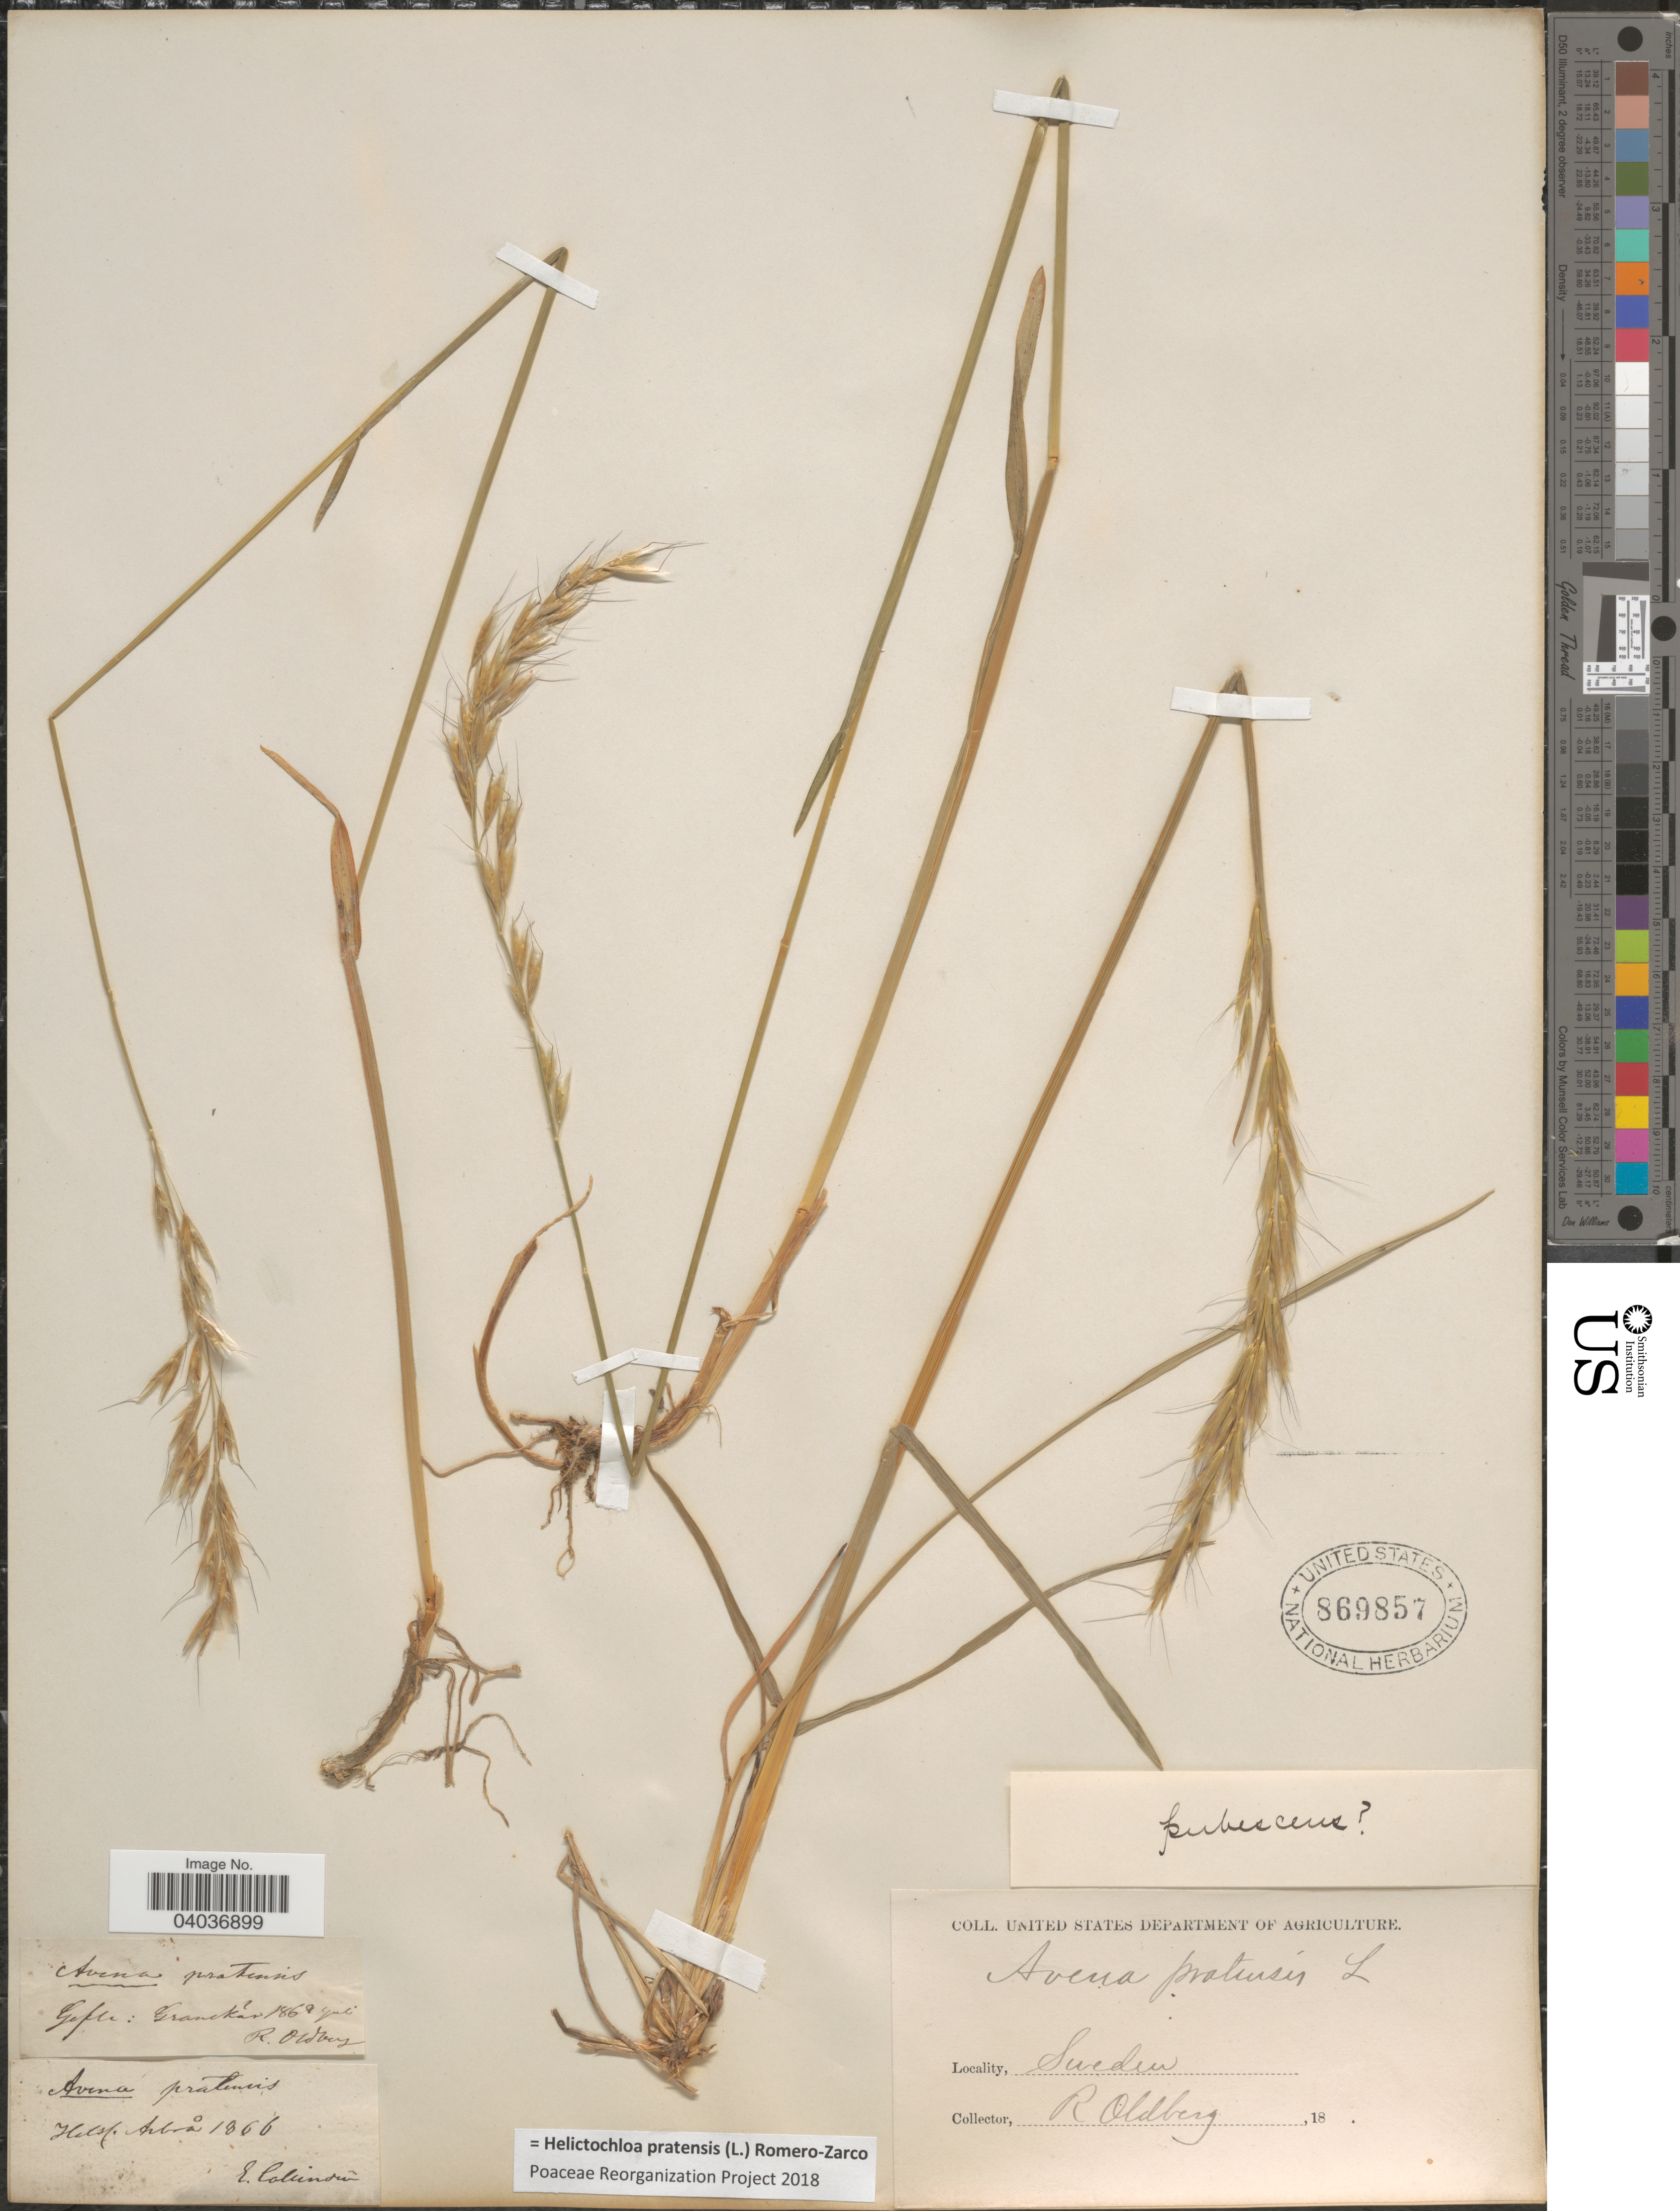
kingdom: Plantae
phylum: Tracheophyta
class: Liliopsida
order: Poales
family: Poaceae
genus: Helictochloa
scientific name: Helictochloa pratensis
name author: (L.) Romero-Zarco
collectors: R. Oldberg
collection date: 1869-07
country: Sweden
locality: Gefle: Granskär.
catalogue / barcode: US 869857